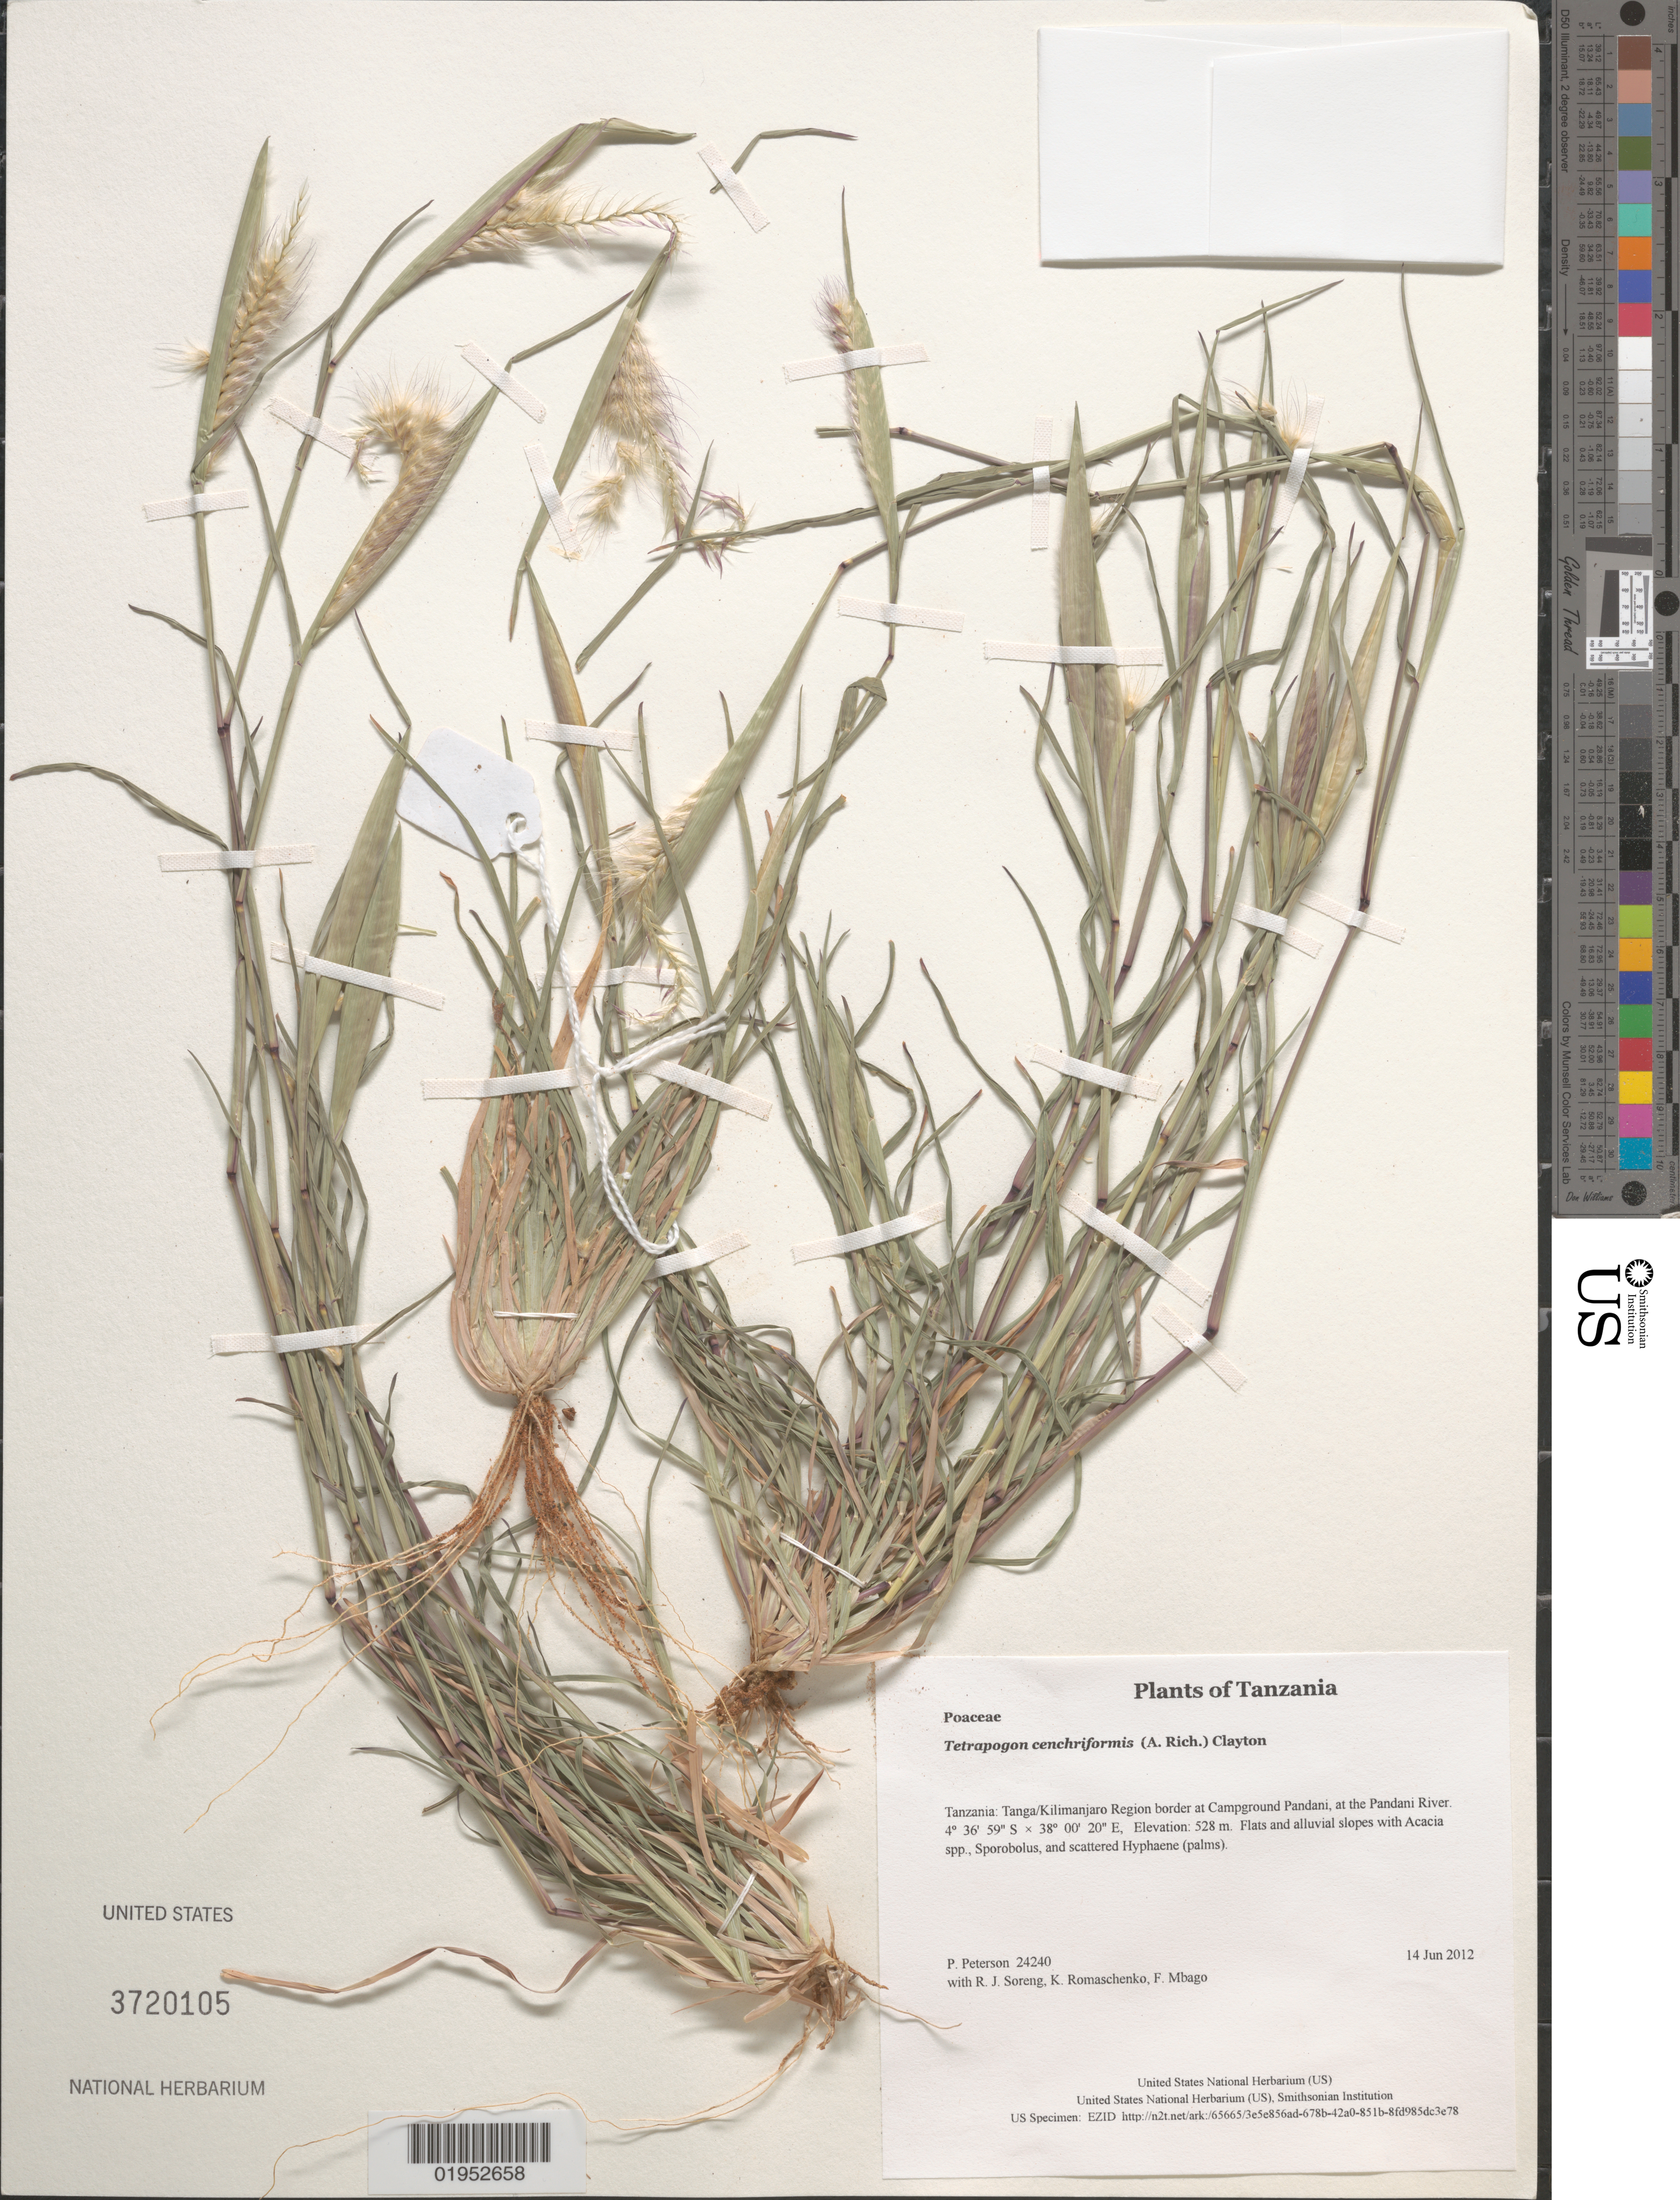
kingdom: Plantae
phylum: Tracheophyta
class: Liliopsida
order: Poales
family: Poaceae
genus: Tetrapogon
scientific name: Tetrapogon cenchriformis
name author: (A. Rich.) Clayton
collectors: P. M. Peterson, R. J. Soreng, K. Romaschenko & F. Mbago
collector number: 24240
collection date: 2012-06-14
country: Tanzania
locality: Tanga/Kilimanjaro Region border at Campground Pandani, at the Pandani River.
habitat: Flats and alluvial slopes with Acacia spp., Sporobolus, and scattered Hyphaene (palms).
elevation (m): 528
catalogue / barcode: US 3720105